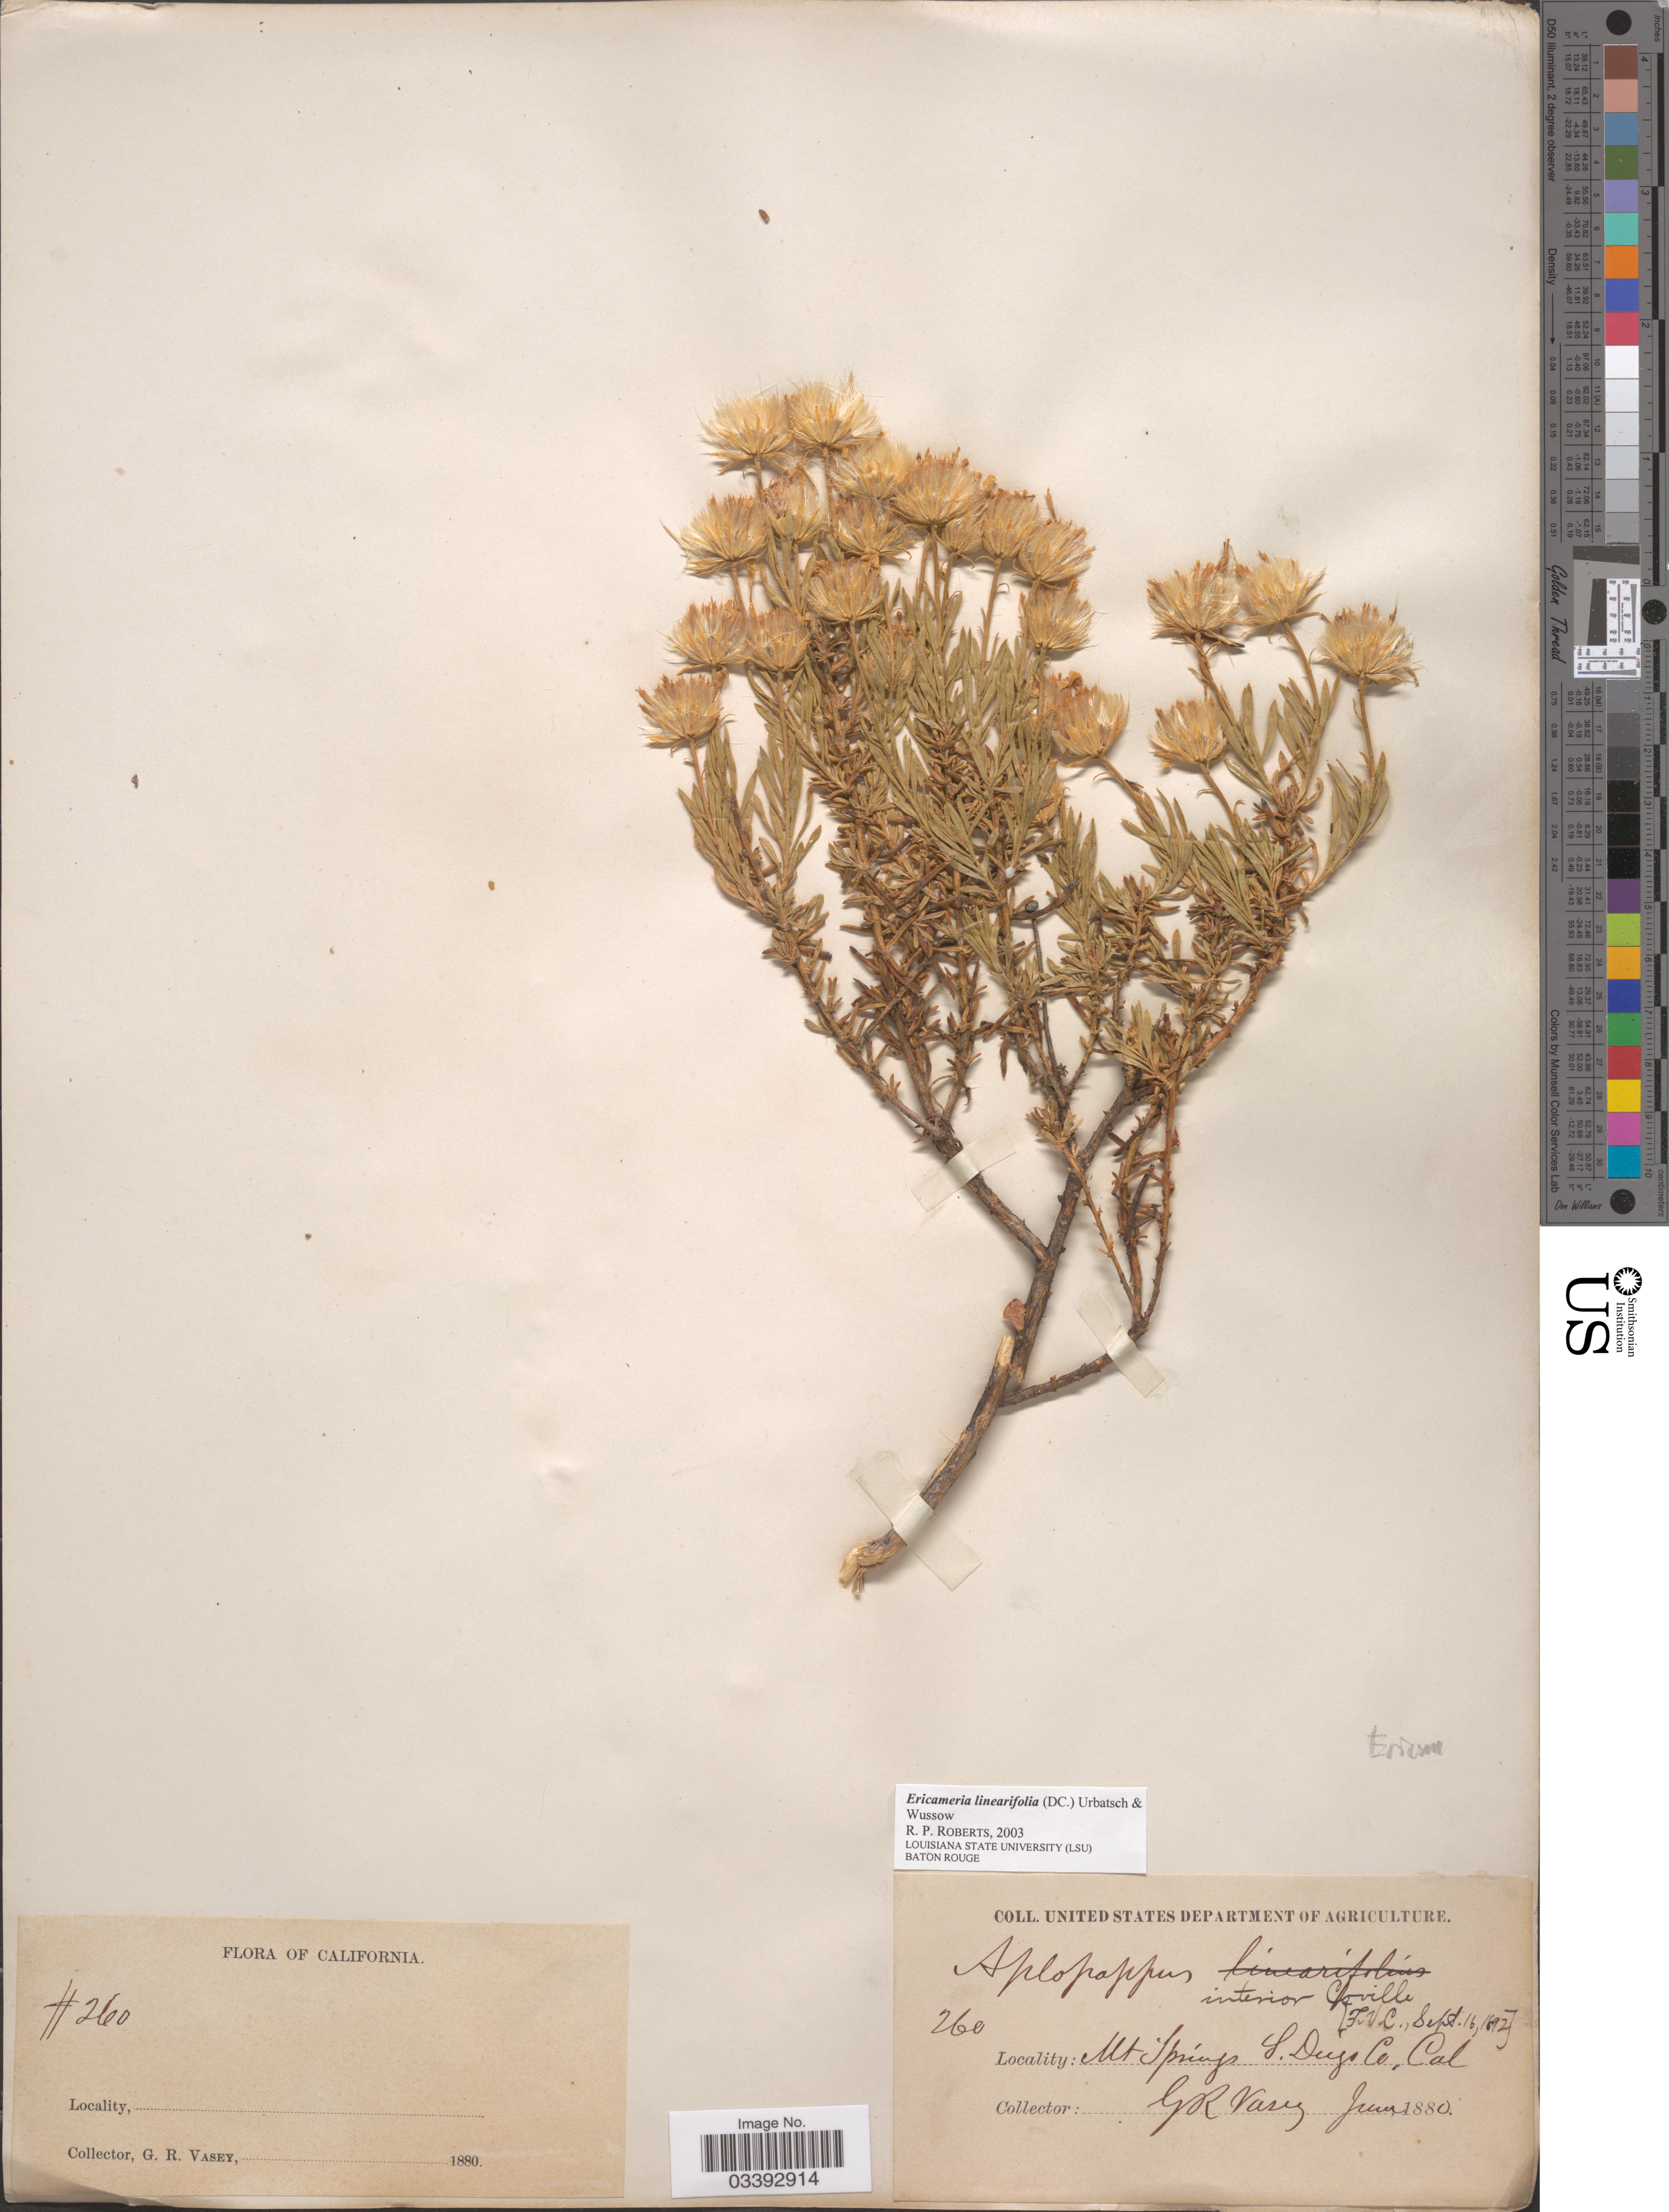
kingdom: Plantae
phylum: Tracheophyta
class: Magnoliopsida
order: Asterales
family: Asteraceae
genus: Ericameria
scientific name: Ericameria linearifolia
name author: (DC.) Urbatsch & Wussow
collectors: G. R. Vasey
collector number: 260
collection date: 1880-06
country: United States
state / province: California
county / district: San Diego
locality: Mt. Springs, S. Diego Co.